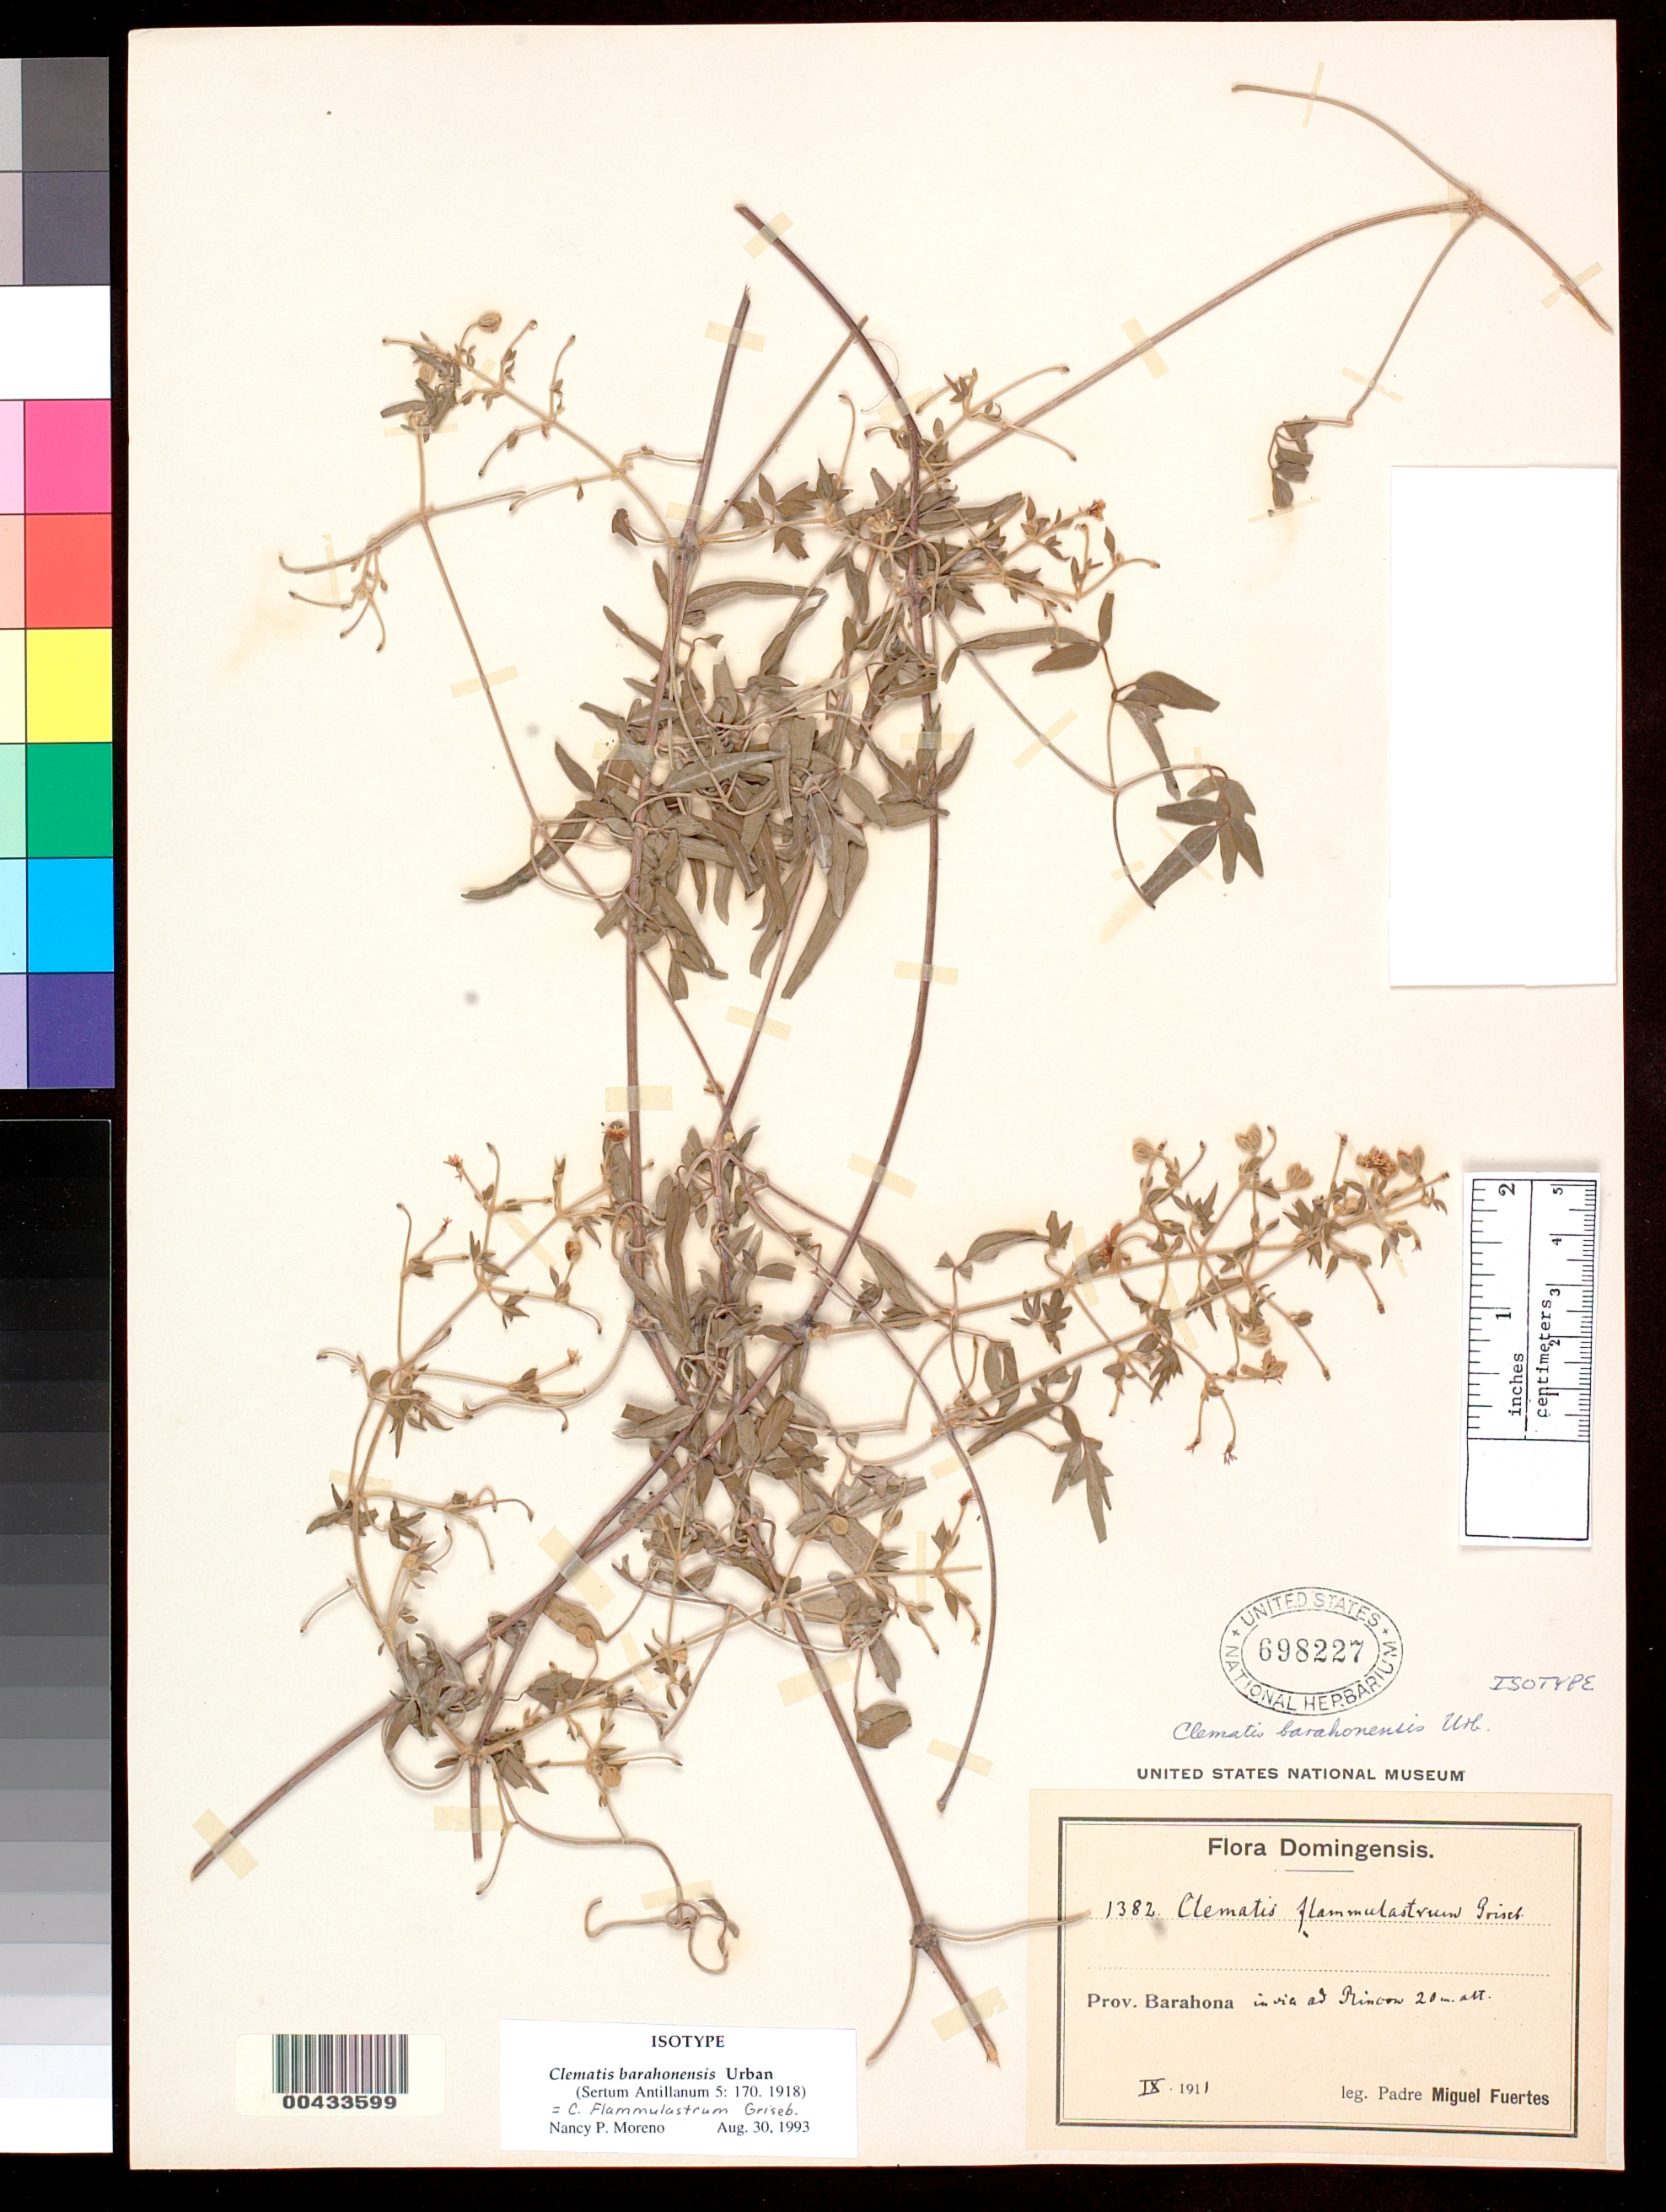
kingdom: Plantae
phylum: Tracheophyta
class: Magnoliopsida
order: Ranunculales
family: Ranunculaceae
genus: Clematis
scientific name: Clematis barahonensis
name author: Urb.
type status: Isotype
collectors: M. D. Fuertes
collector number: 1382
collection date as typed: Sep 1911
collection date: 1911-09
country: Dominican Republic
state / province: Barahona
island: Hispaniola Island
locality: Adrincon.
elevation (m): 20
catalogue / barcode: US 698227